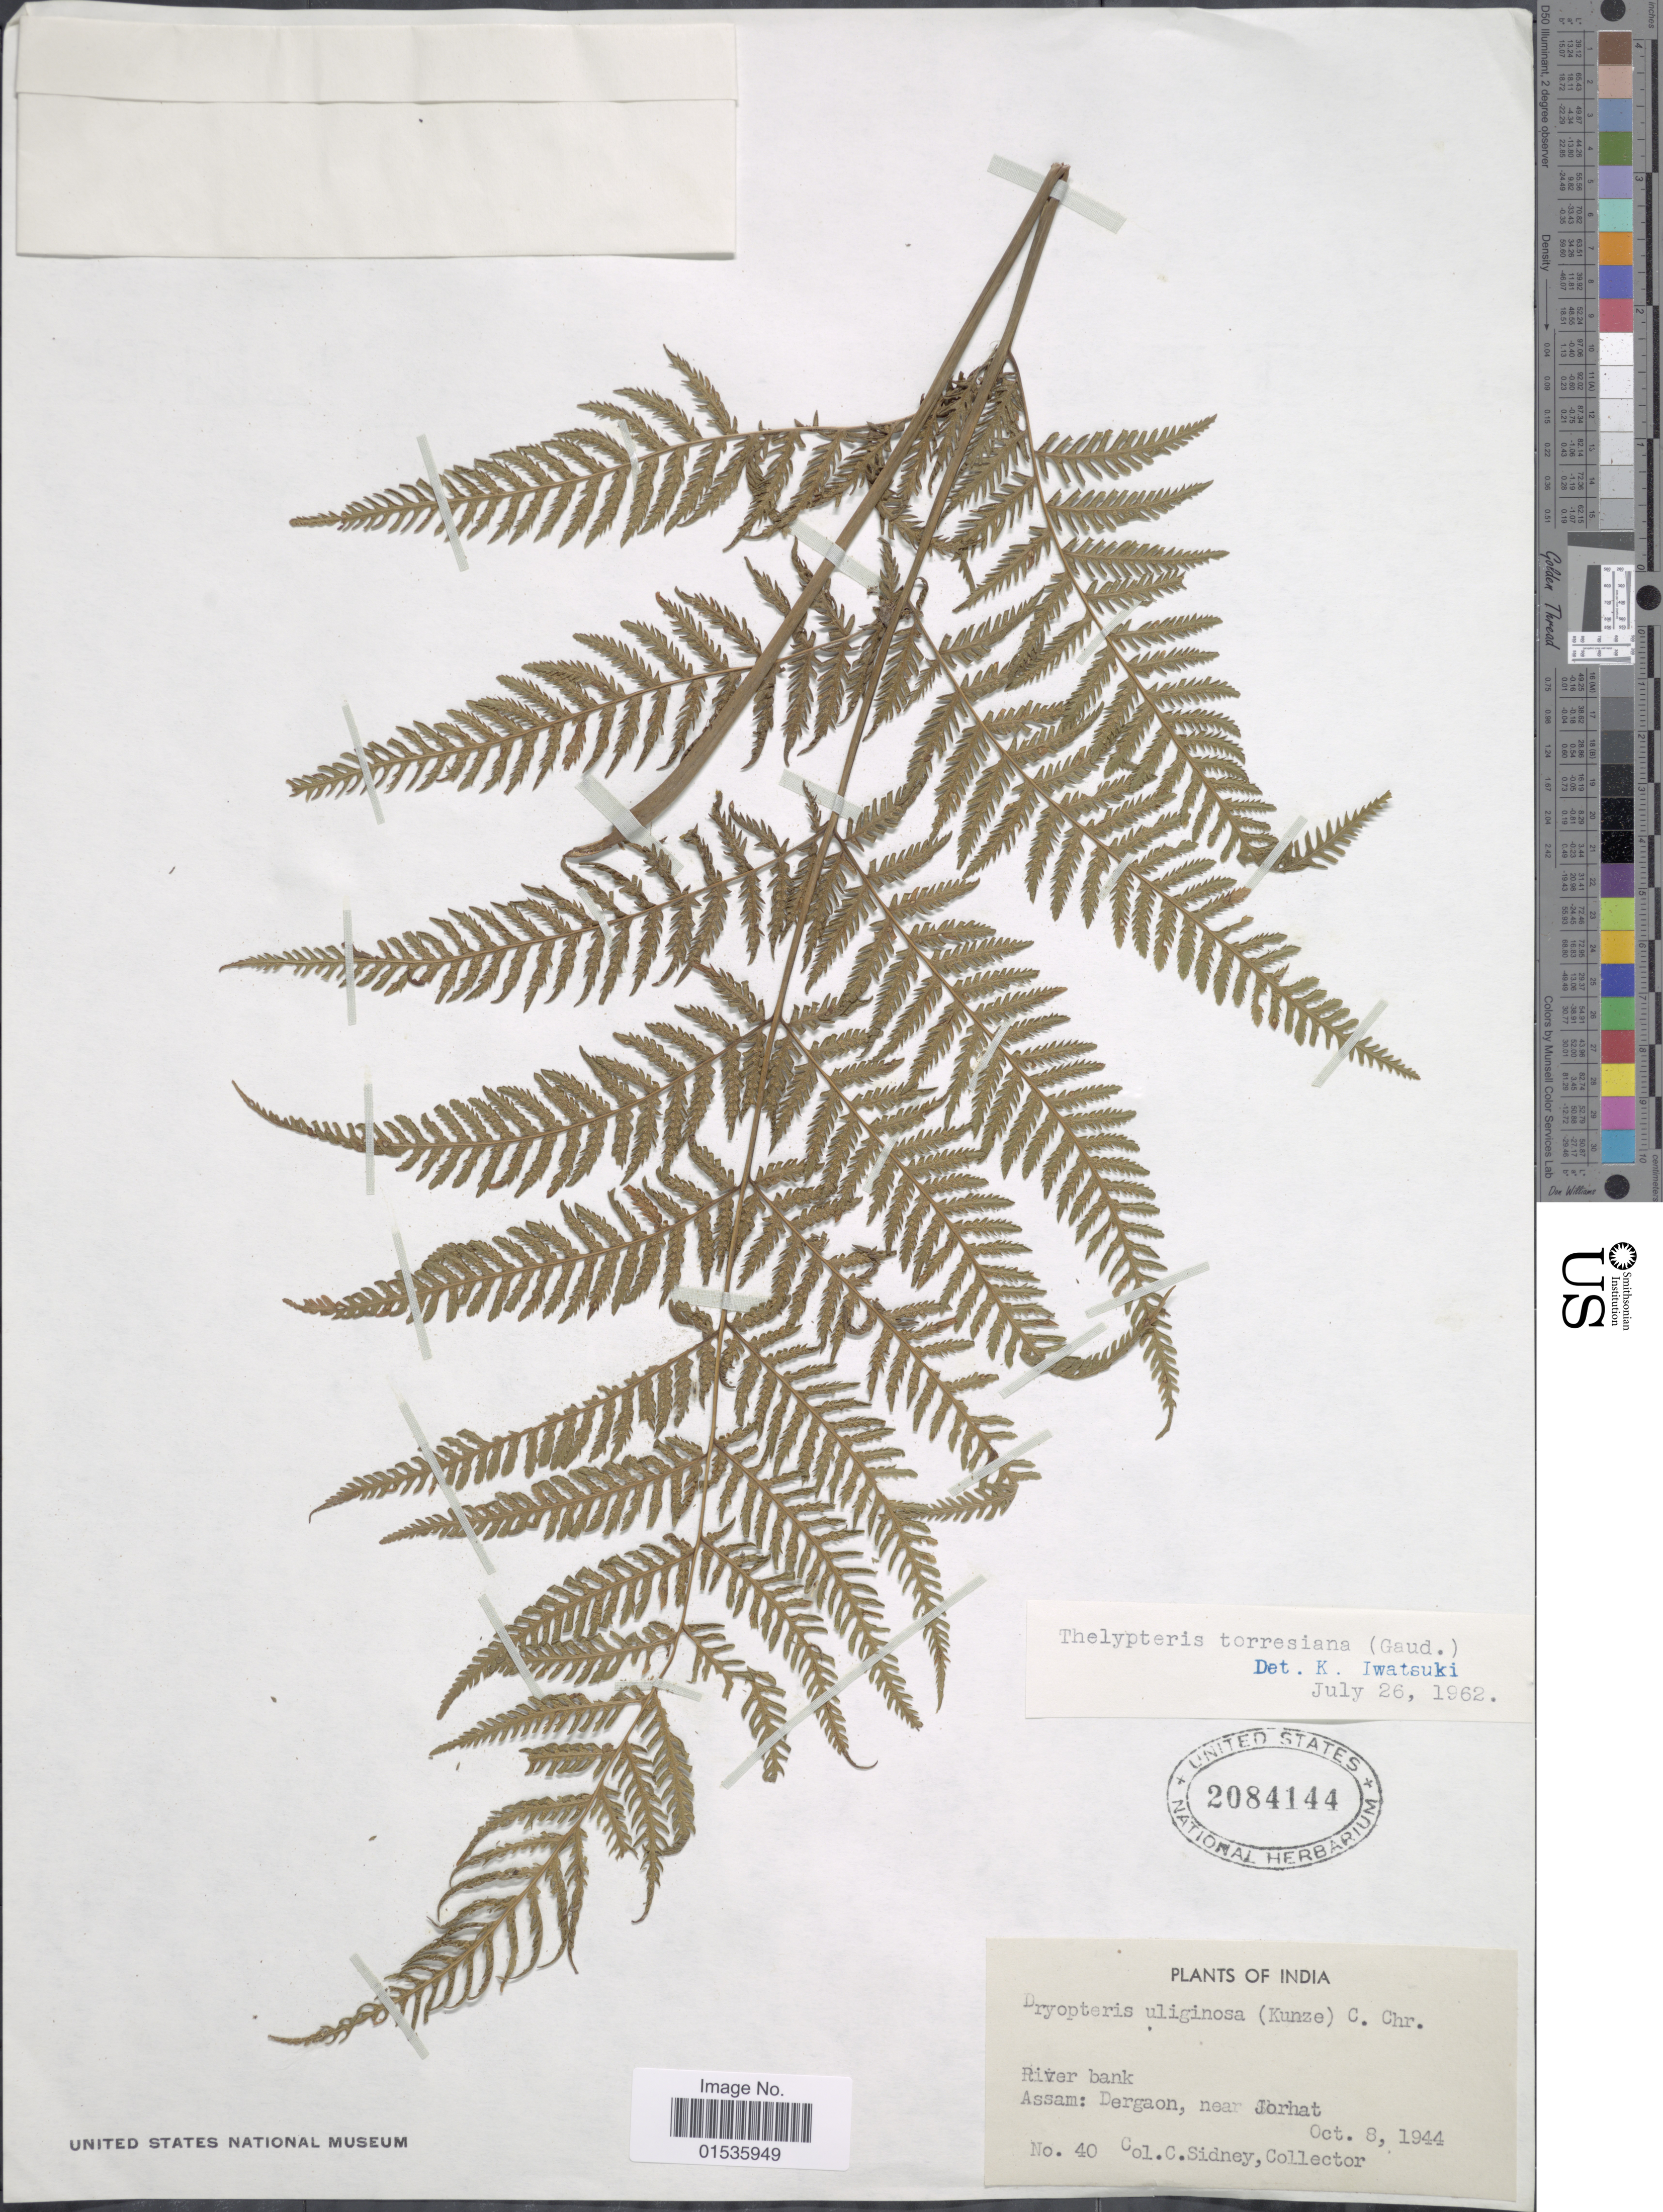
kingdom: Plantae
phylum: Tracheophyta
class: Polypodiopsida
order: Polypodiales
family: Thelypteridaceae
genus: Macrothelypteris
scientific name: Macrothelypteris torresiana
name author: (Gaudich.) Ching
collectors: C. Sidney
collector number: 40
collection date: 1944-10-08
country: India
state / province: Assam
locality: India. Assam: Dergaon, near Jorhat.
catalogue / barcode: US 2084144